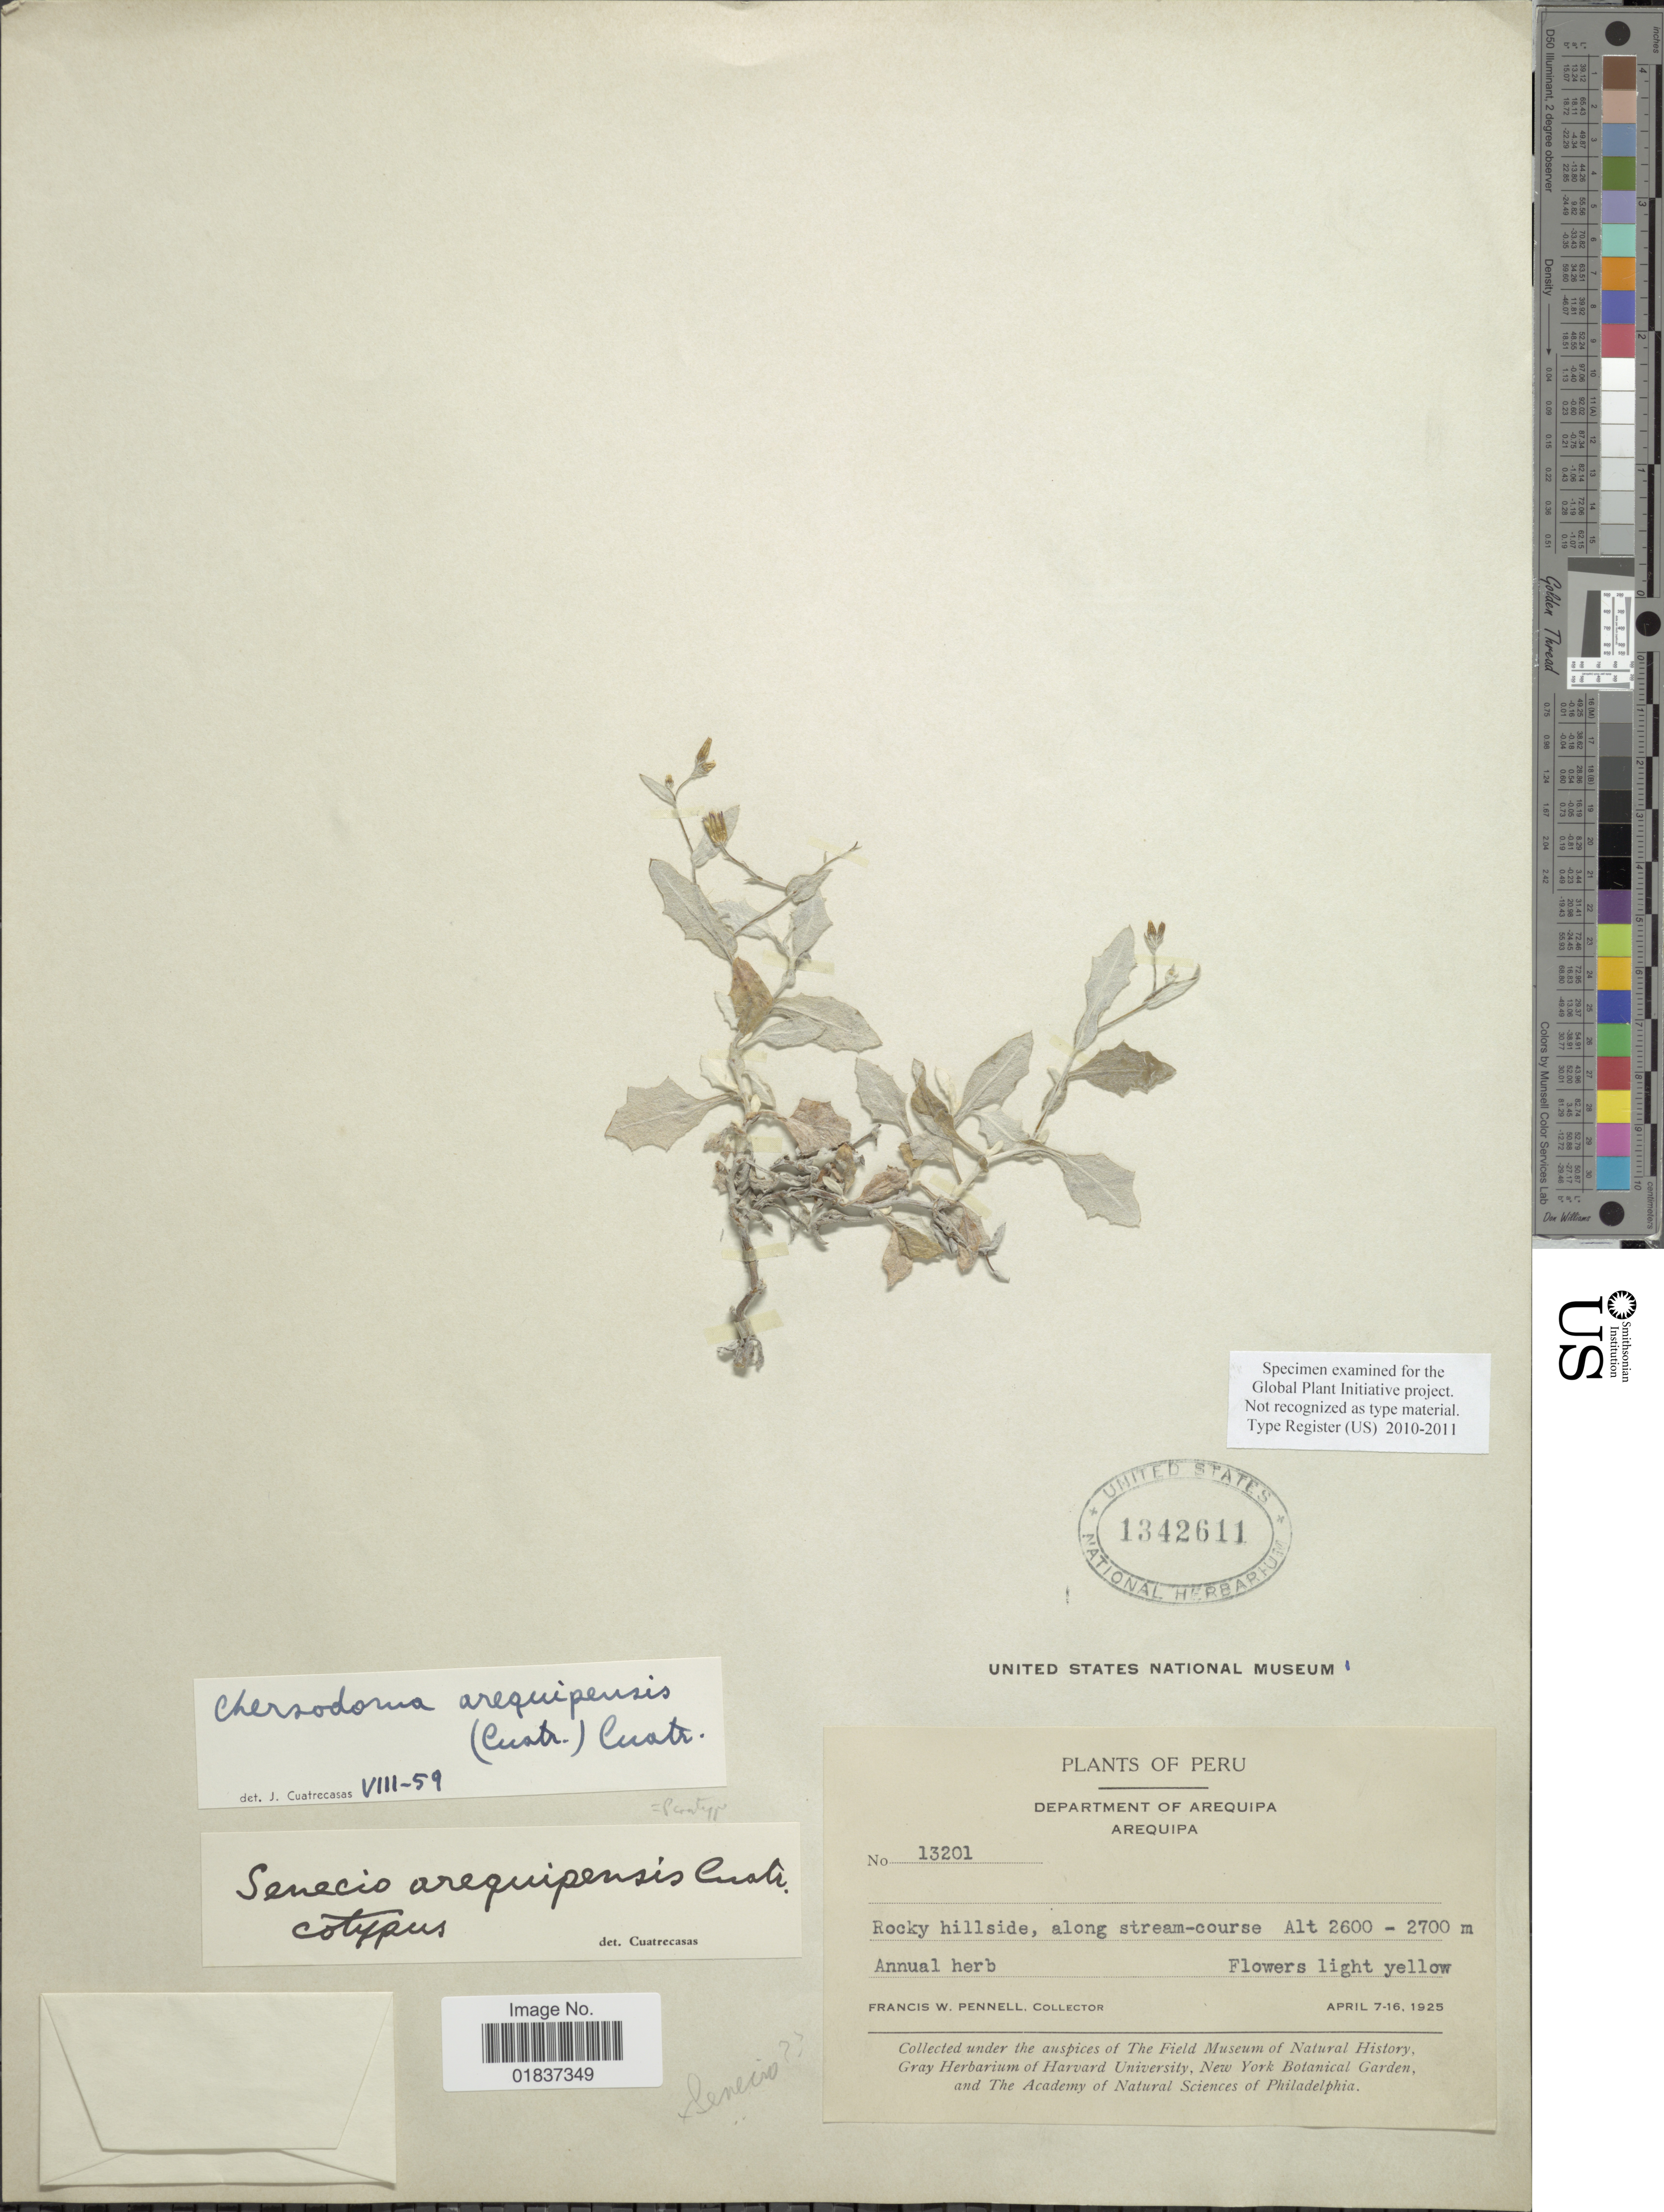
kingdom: Plantae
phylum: Tracheophyta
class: Magnoliopsida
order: Asterales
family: Asteraceae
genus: Chersodoma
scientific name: Chersodoma arequipensis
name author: (Cuatrec.) Cuatrec.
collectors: F. W. Pennell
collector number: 13201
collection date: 1925-04-07/1925-04-16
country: Peru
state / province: Arequipa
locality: Department of Arequipa. Arequipa.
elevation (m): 2600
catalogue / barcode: US 1342611